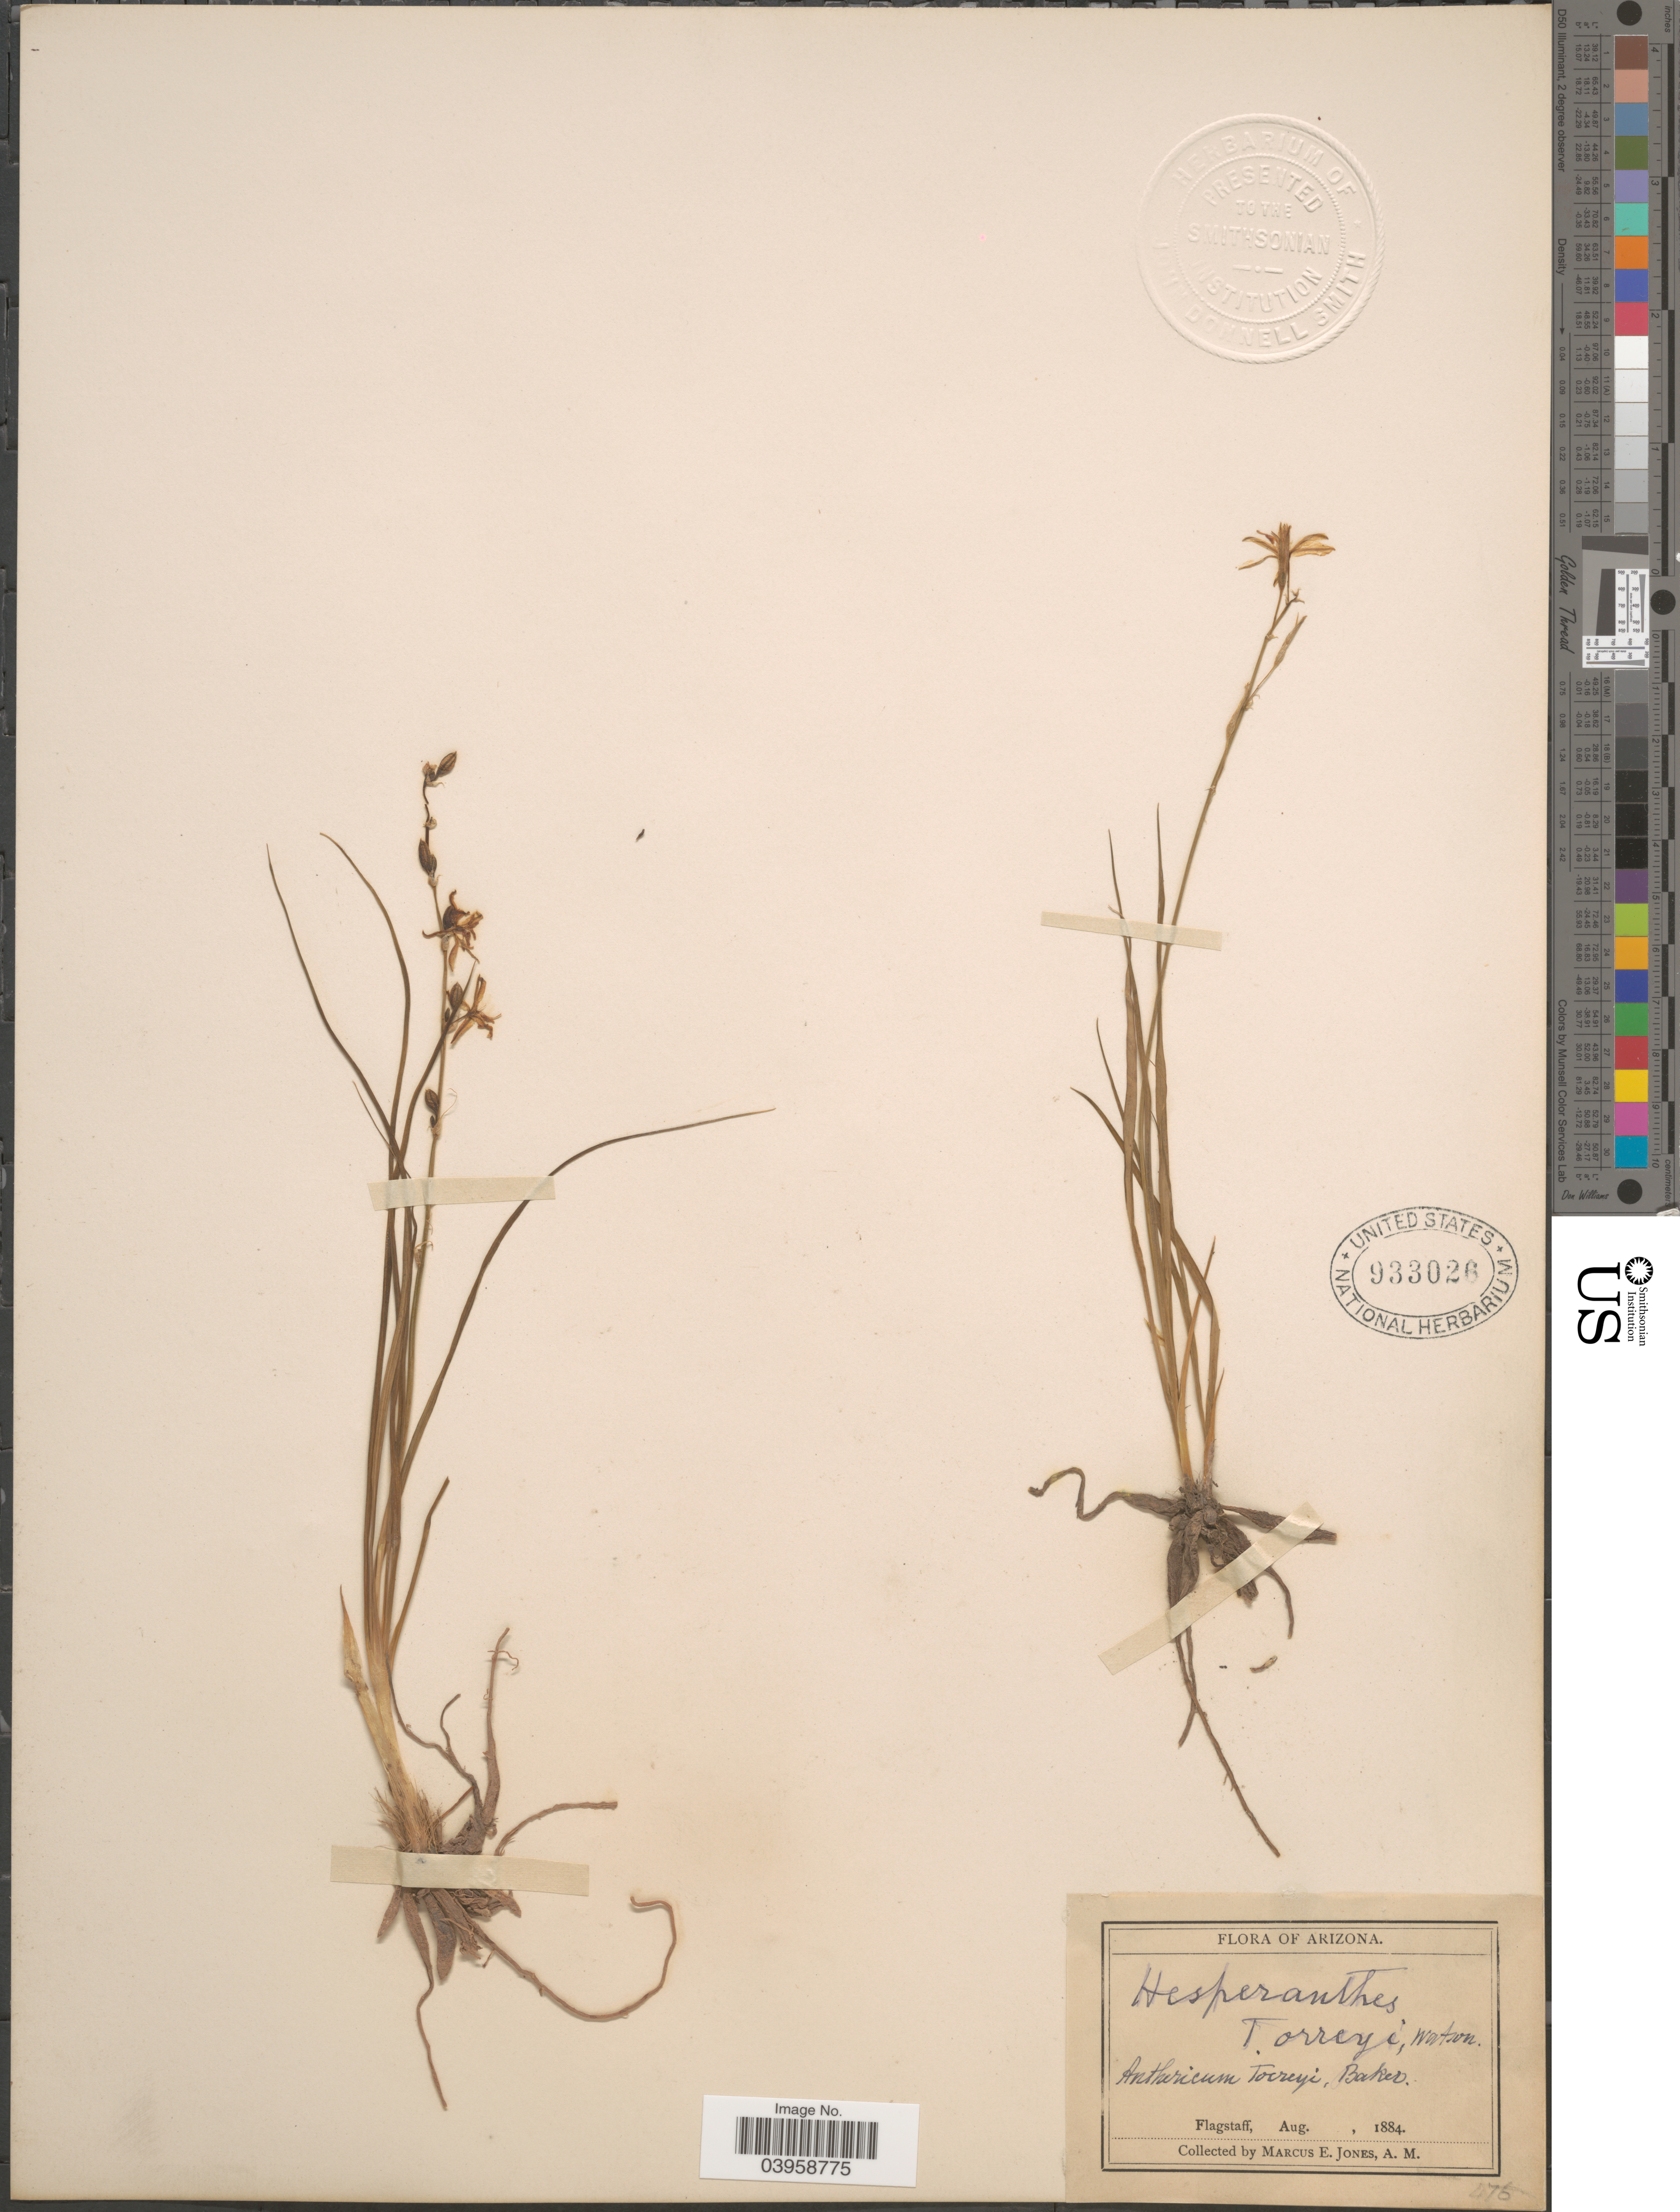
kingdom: Plantae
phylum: Tracheophyta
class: Liliopsida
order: Asparagales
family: Asparagaceae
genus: Anthericum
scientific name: Anthericum torreyi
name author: Baker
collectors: M. E. Jones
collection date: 1884-08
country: United States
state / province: Arizona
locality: Flagstaff.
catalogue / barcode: US 933026